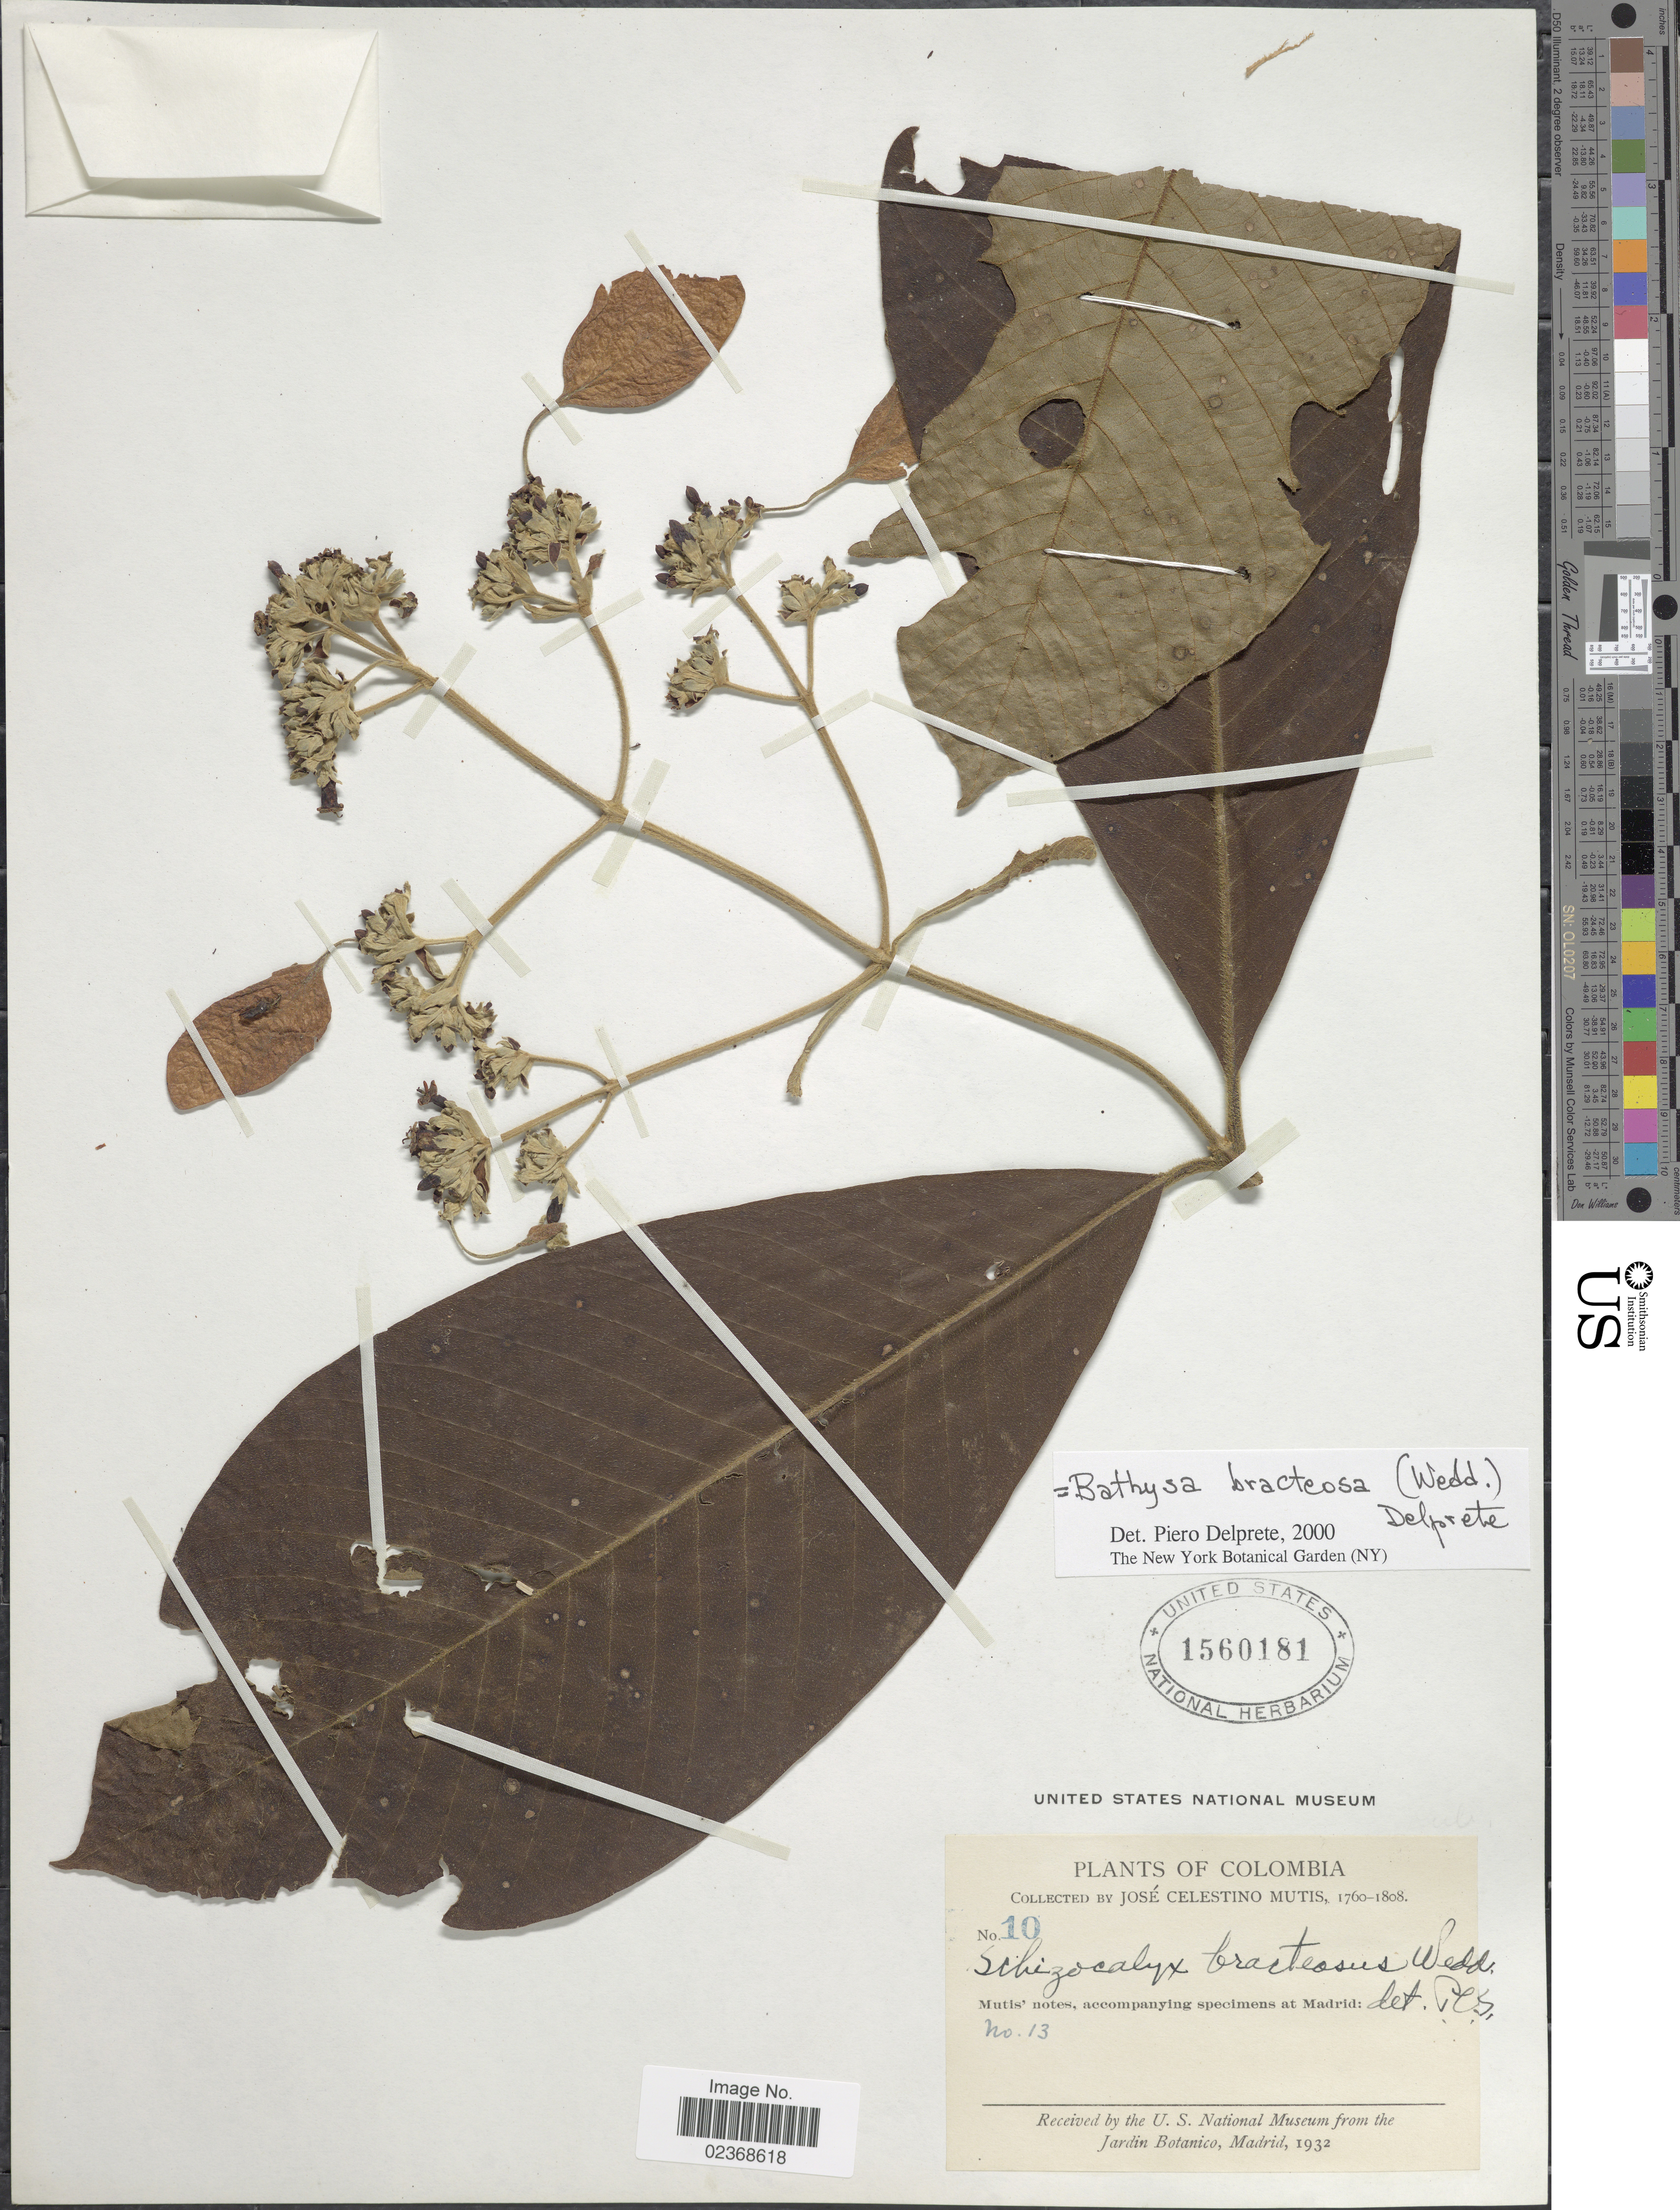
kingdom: Plantae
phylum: Tracheophyta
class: Magnoliopsida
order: Gentianales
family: Rubiaceae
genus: Schizocalyx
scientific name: Schizocalyx bracteosus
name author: Wedd.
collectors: J. C. B. Mutis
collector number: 13/10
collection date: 1760/1808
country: Colombia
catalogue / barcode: US 1560181